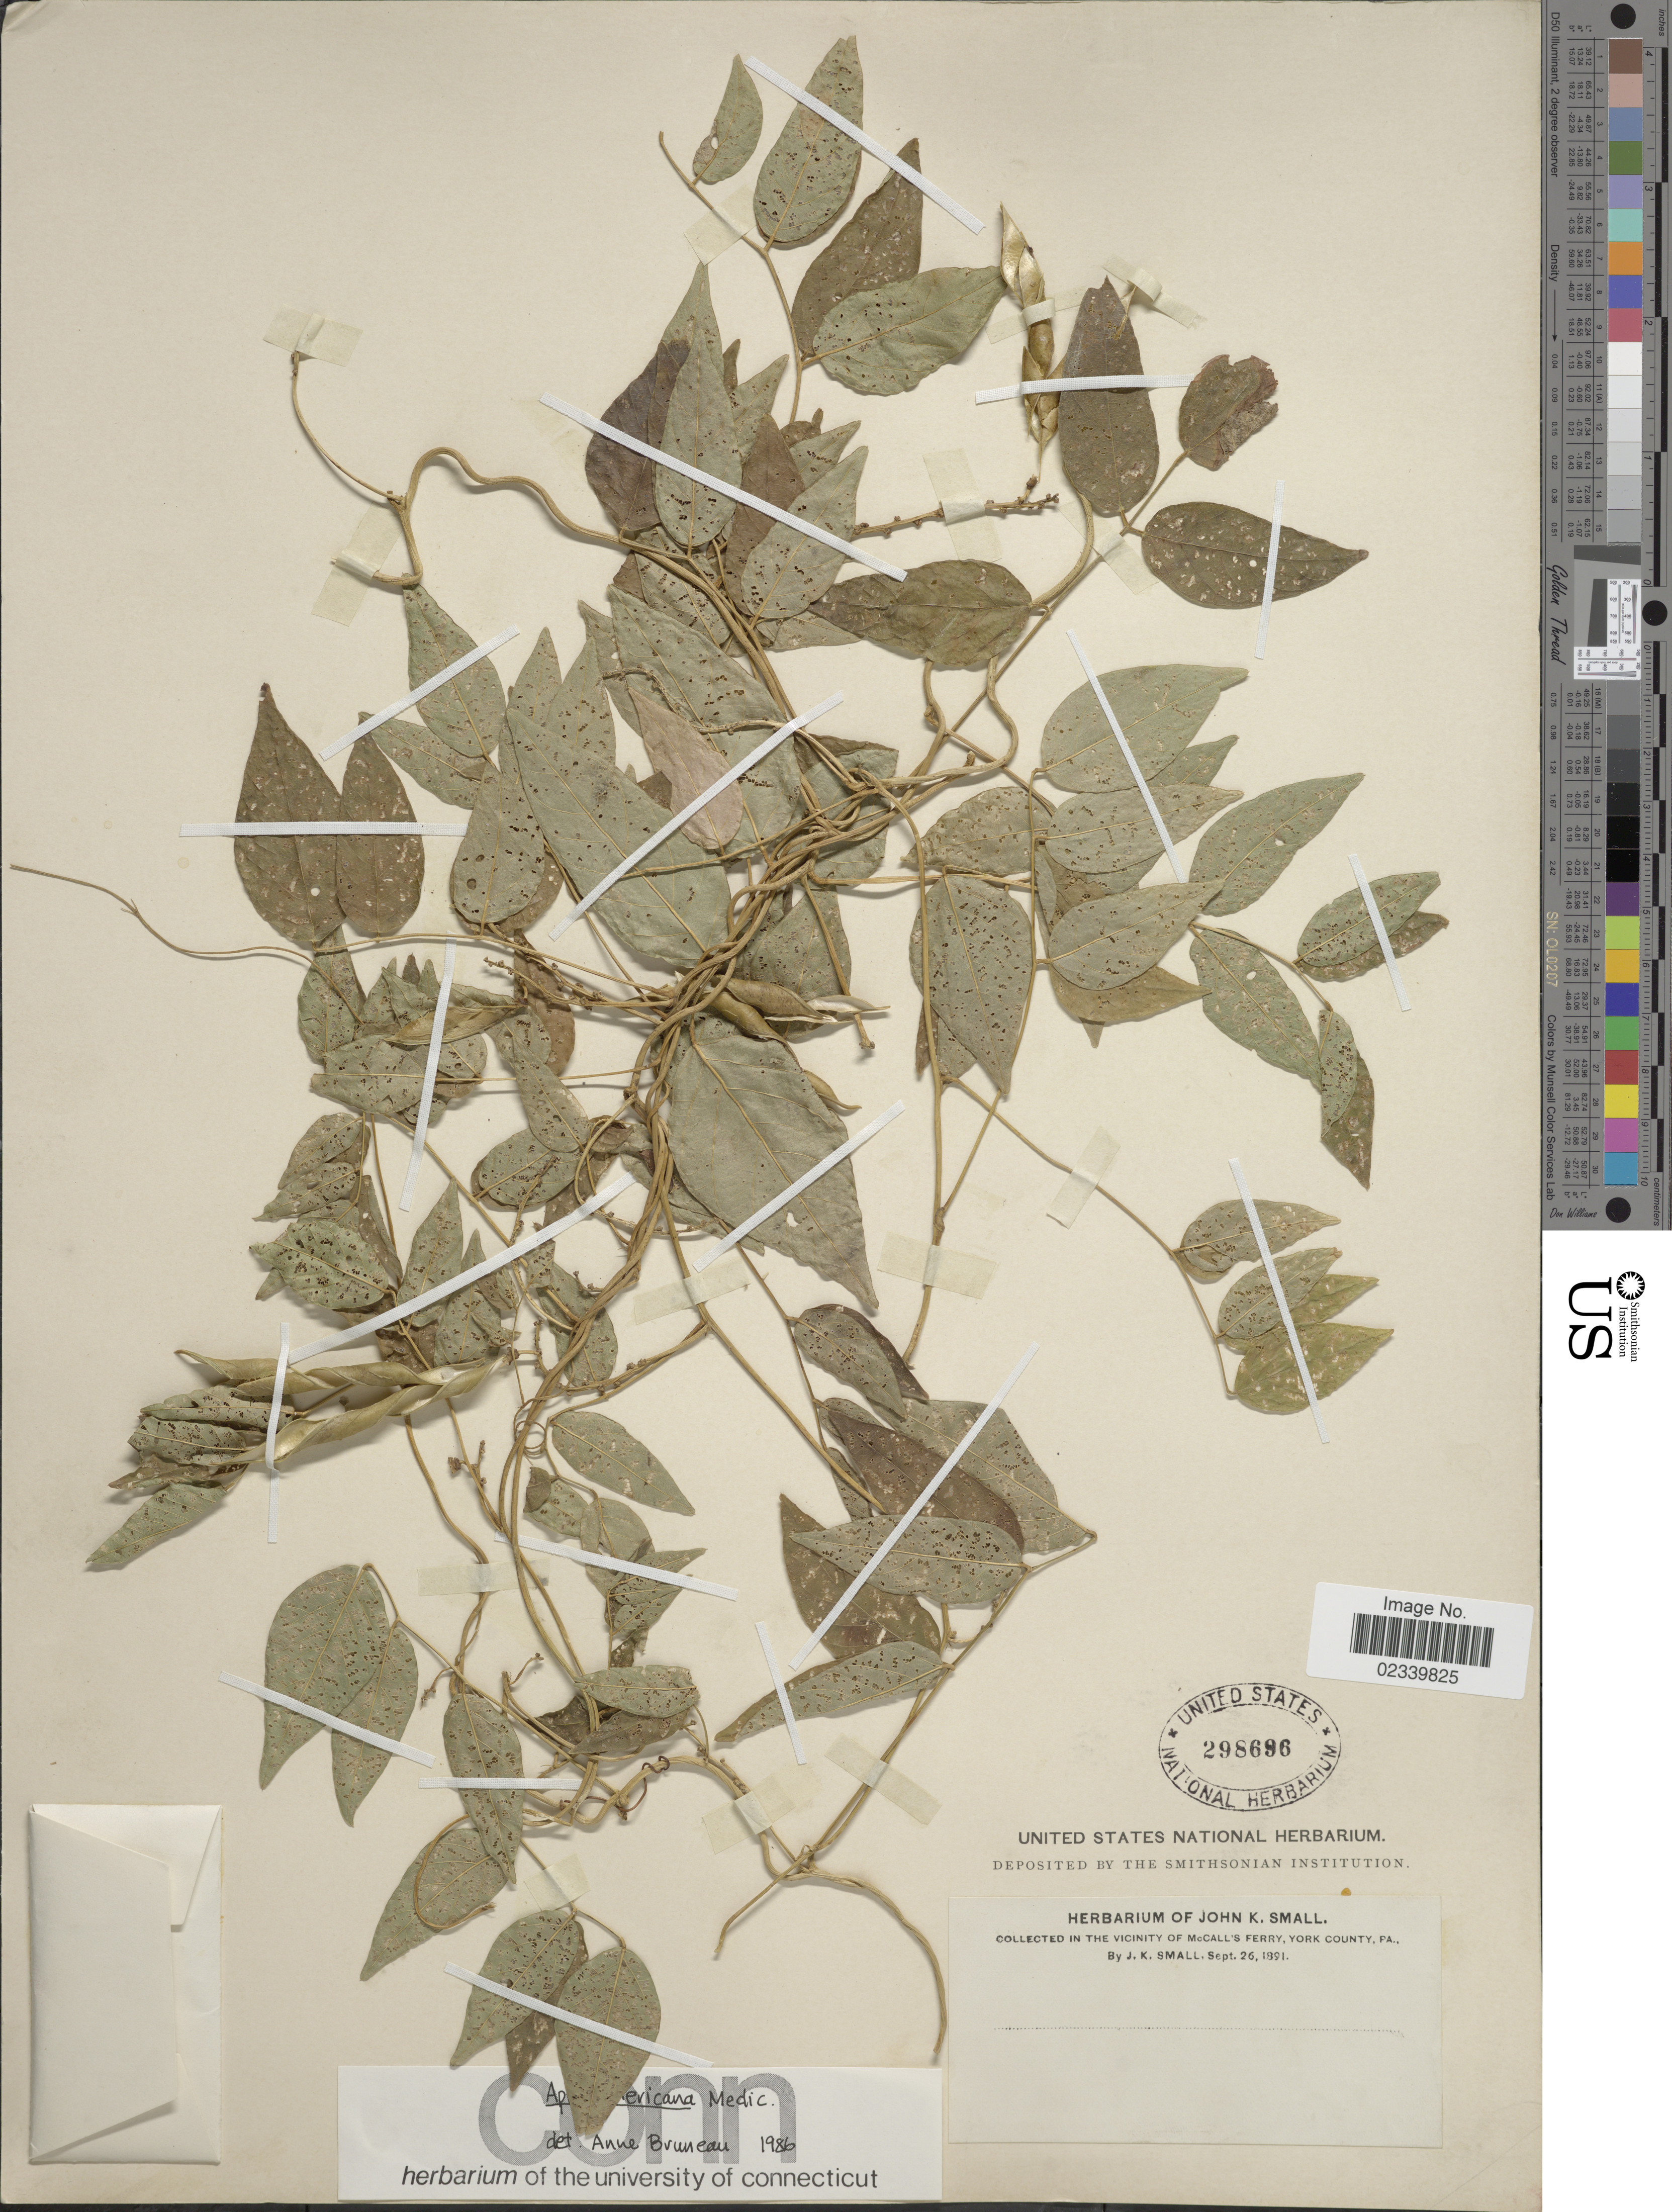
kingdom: Plantae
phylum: Tracheophyta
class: Magnoliopsida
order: Fabales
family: Fabaceae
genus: Apios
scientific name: Apios americana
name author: Medik.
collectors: J. K. Small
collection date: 1891-09-26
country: United States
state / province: Pennsylvania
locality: The vicinity of McCall's Ferry, York County, Pa.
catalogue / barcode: US 298696